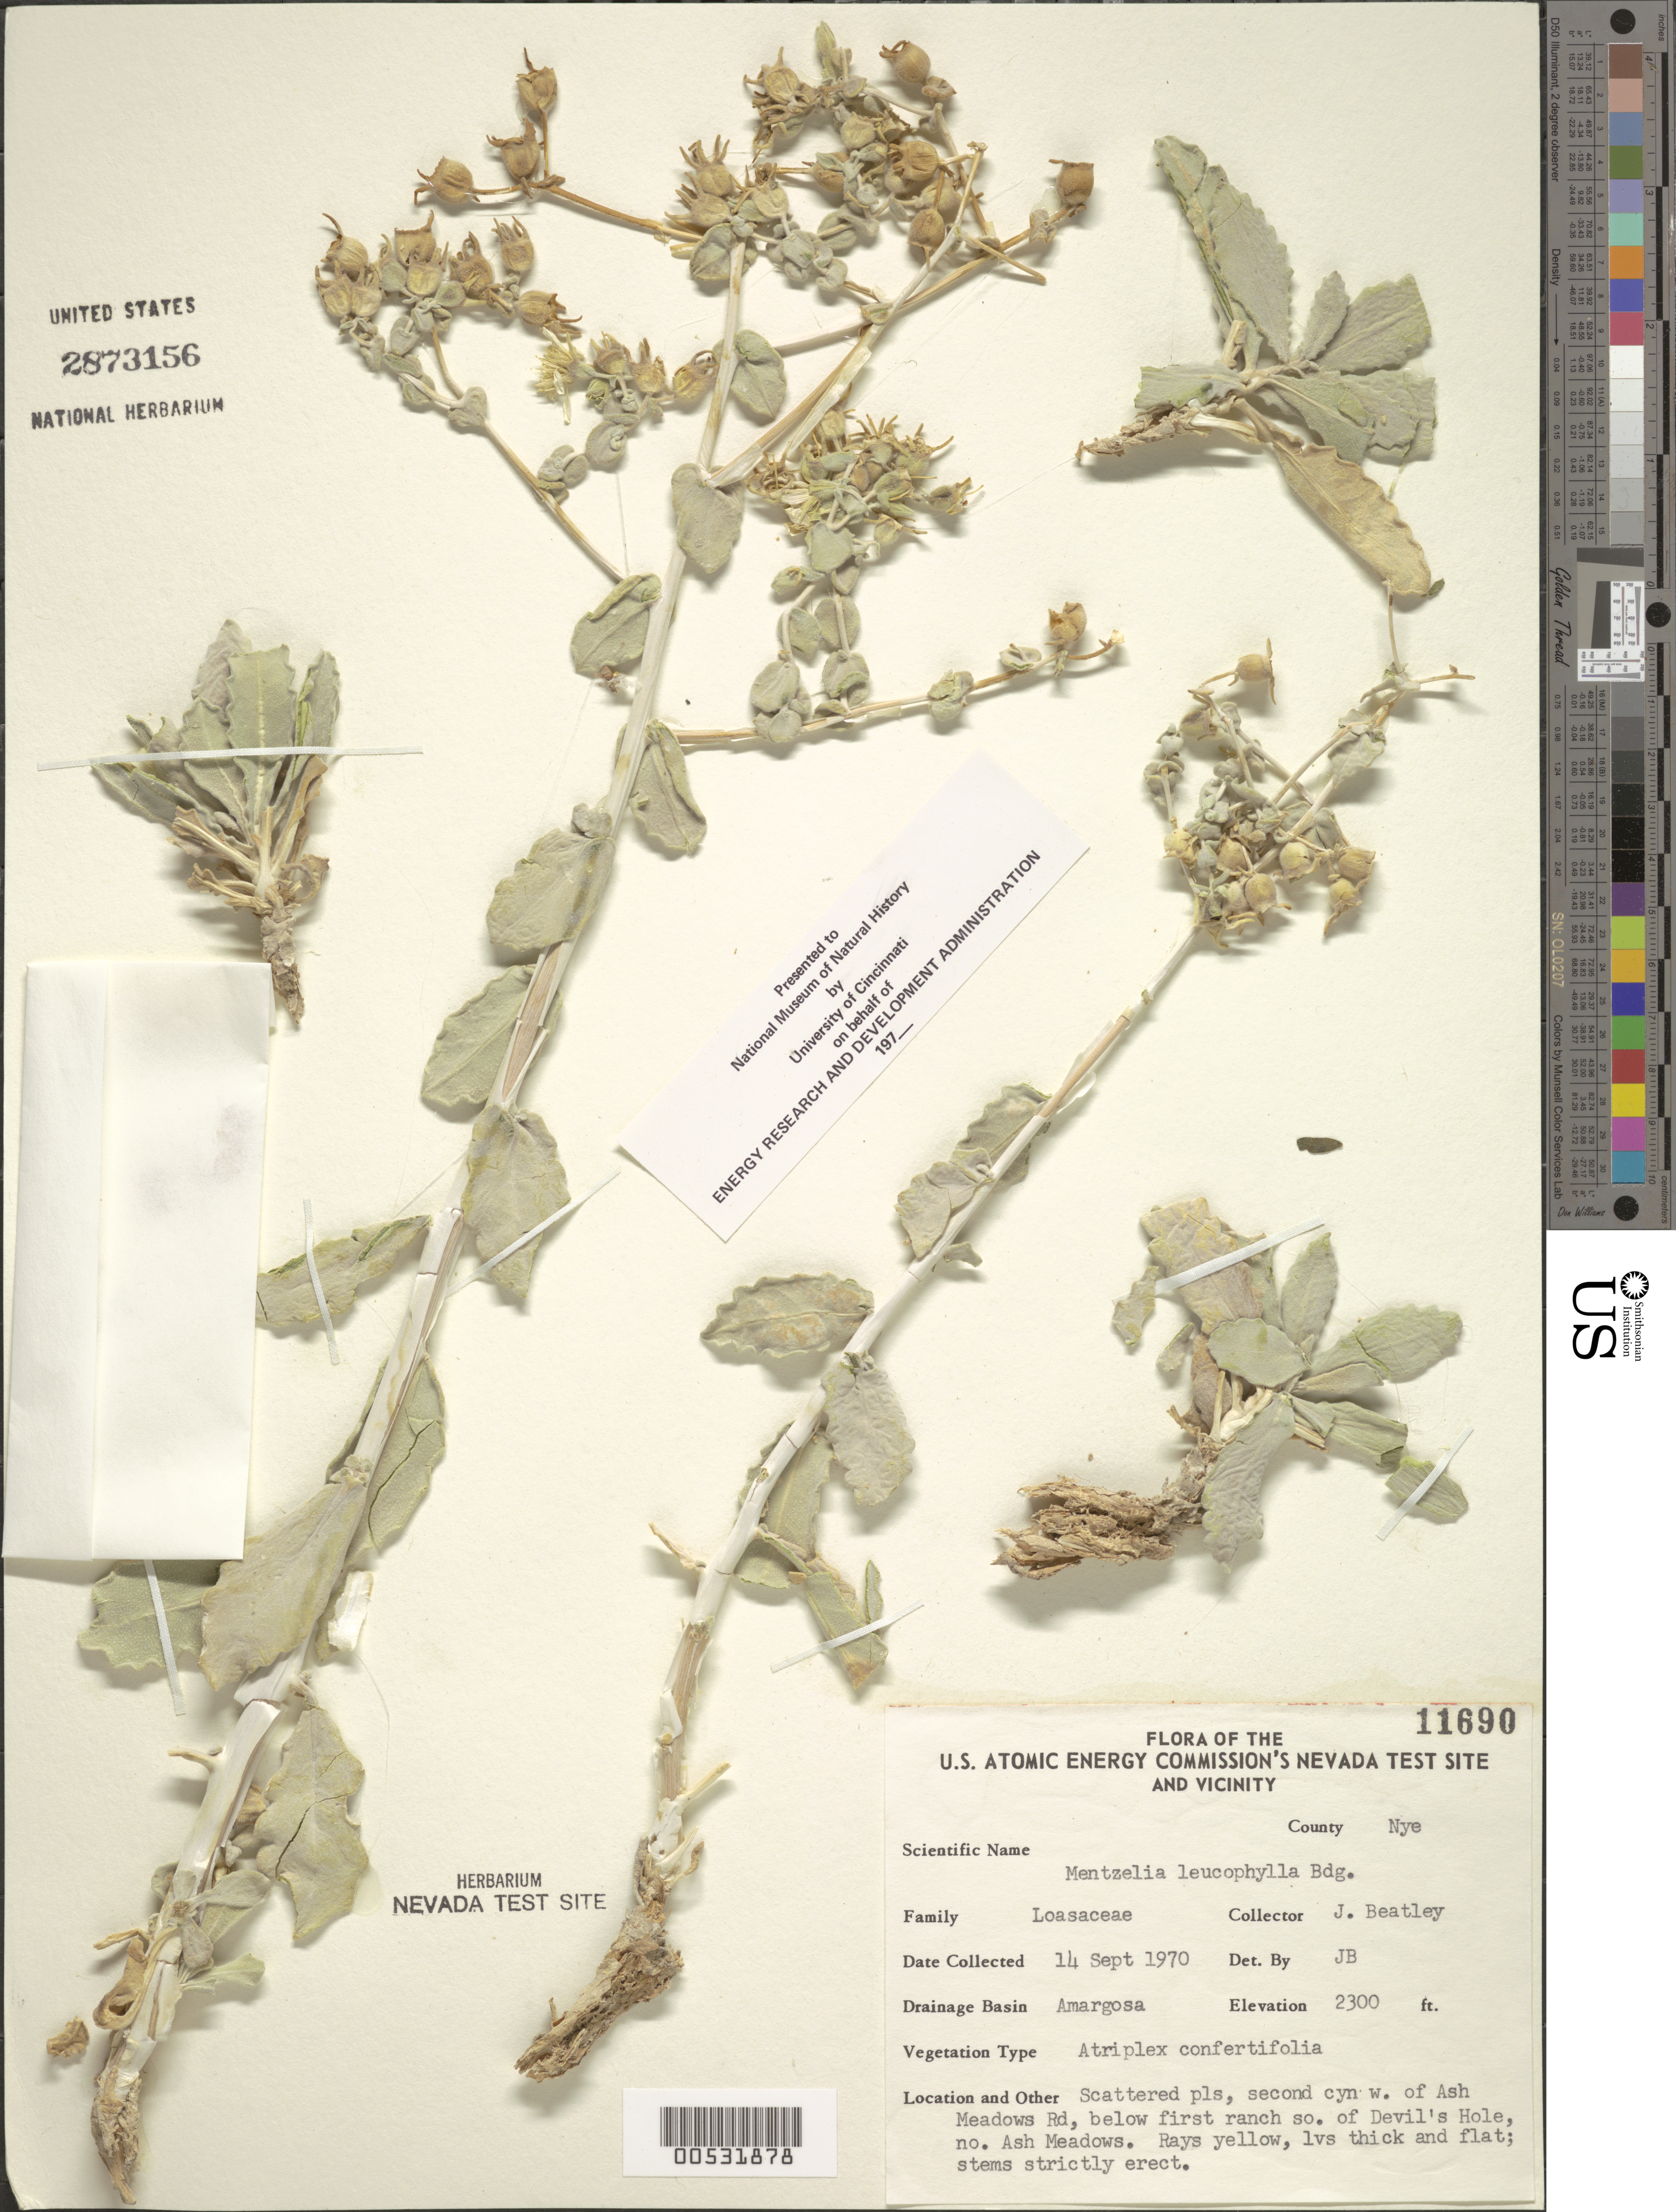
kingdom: Plantae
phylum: Tracheophyta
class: Magnoliopsida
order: Cornales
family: Loasaceae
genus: Mentzelia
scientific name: Mentzelia leucophylla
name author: Brandegee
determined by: Beatley, J. C.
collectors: J. C. Beatley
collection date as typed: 14 Sep 1970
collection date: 1970-09-14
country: United States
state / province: Nevada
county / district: Nye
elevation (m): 701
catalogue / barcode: US 2873156